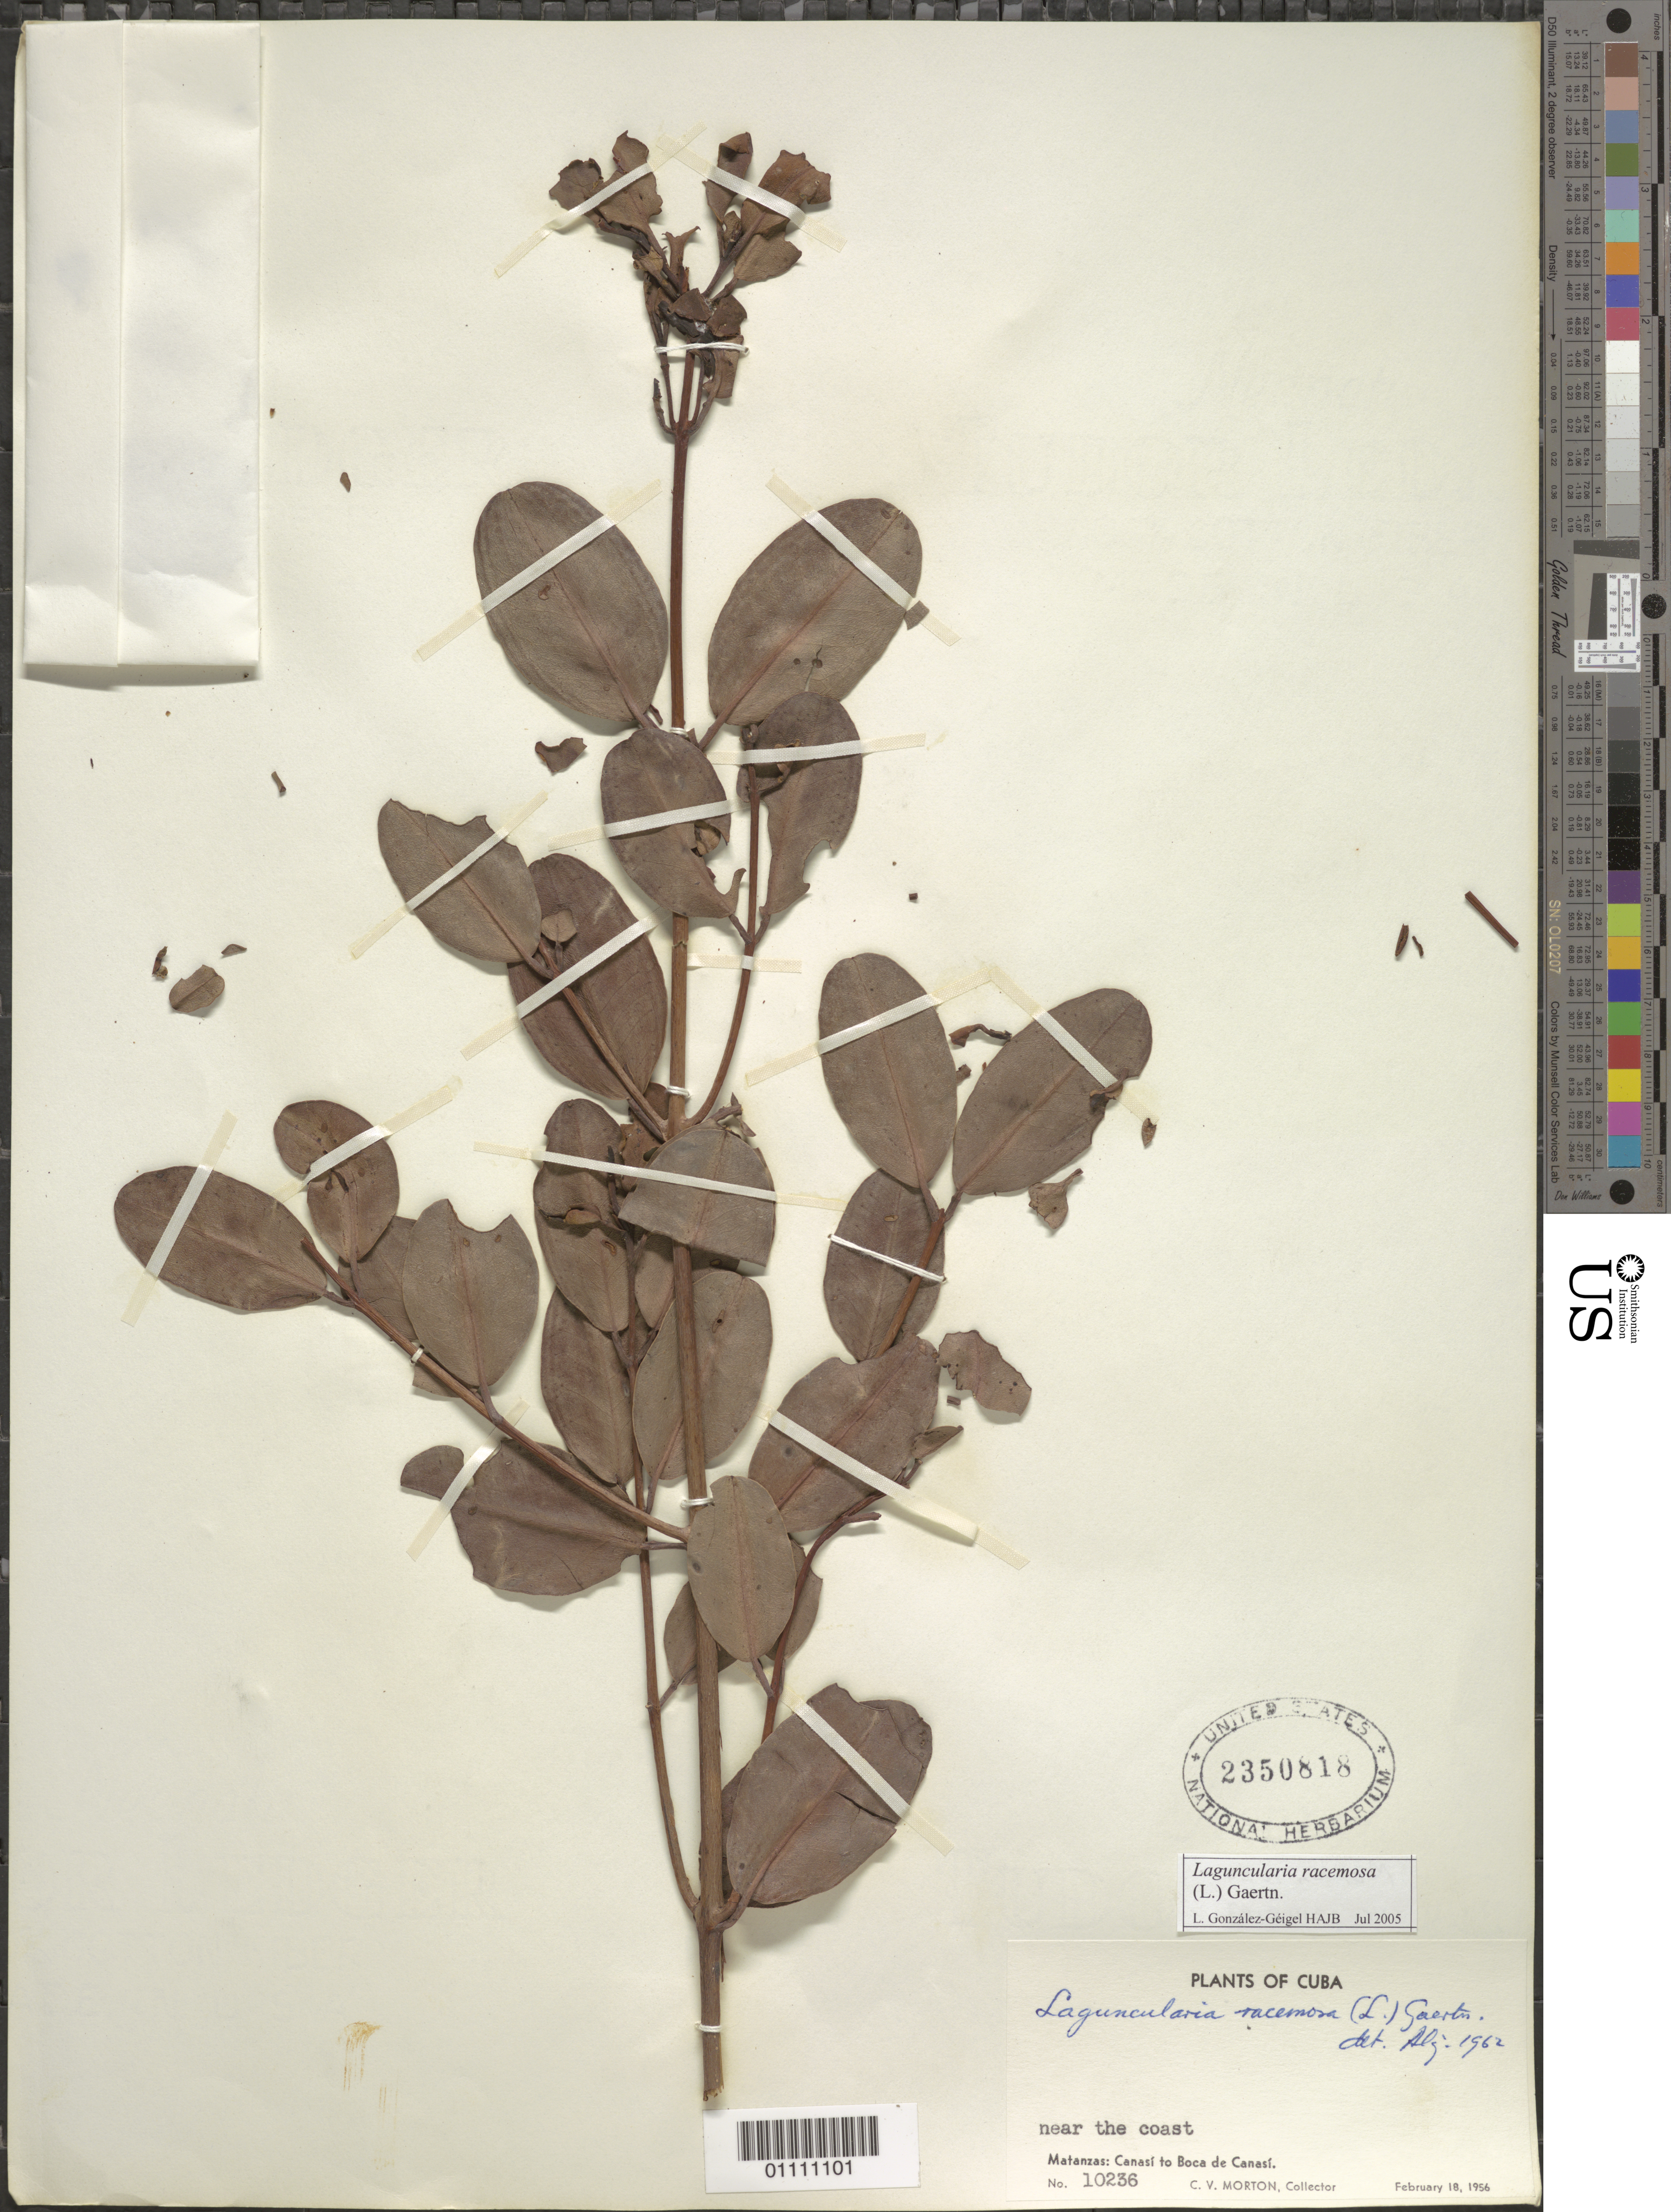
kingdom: Plantae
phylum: Tracheophyta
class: Magnoliopsida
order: Myrtales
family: Combretaceae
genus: Laguncularia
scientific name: Laguncularia racemosa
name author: (L.) C.F. Gaertn.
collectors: C. V. Morton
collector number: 10236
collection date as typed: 18 Feb 1956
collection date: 1956-02-18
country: Cuba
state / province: Matanzas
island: Cuba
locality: Canasi to Boca de Canasi Near the coast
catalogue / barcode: US 2350818